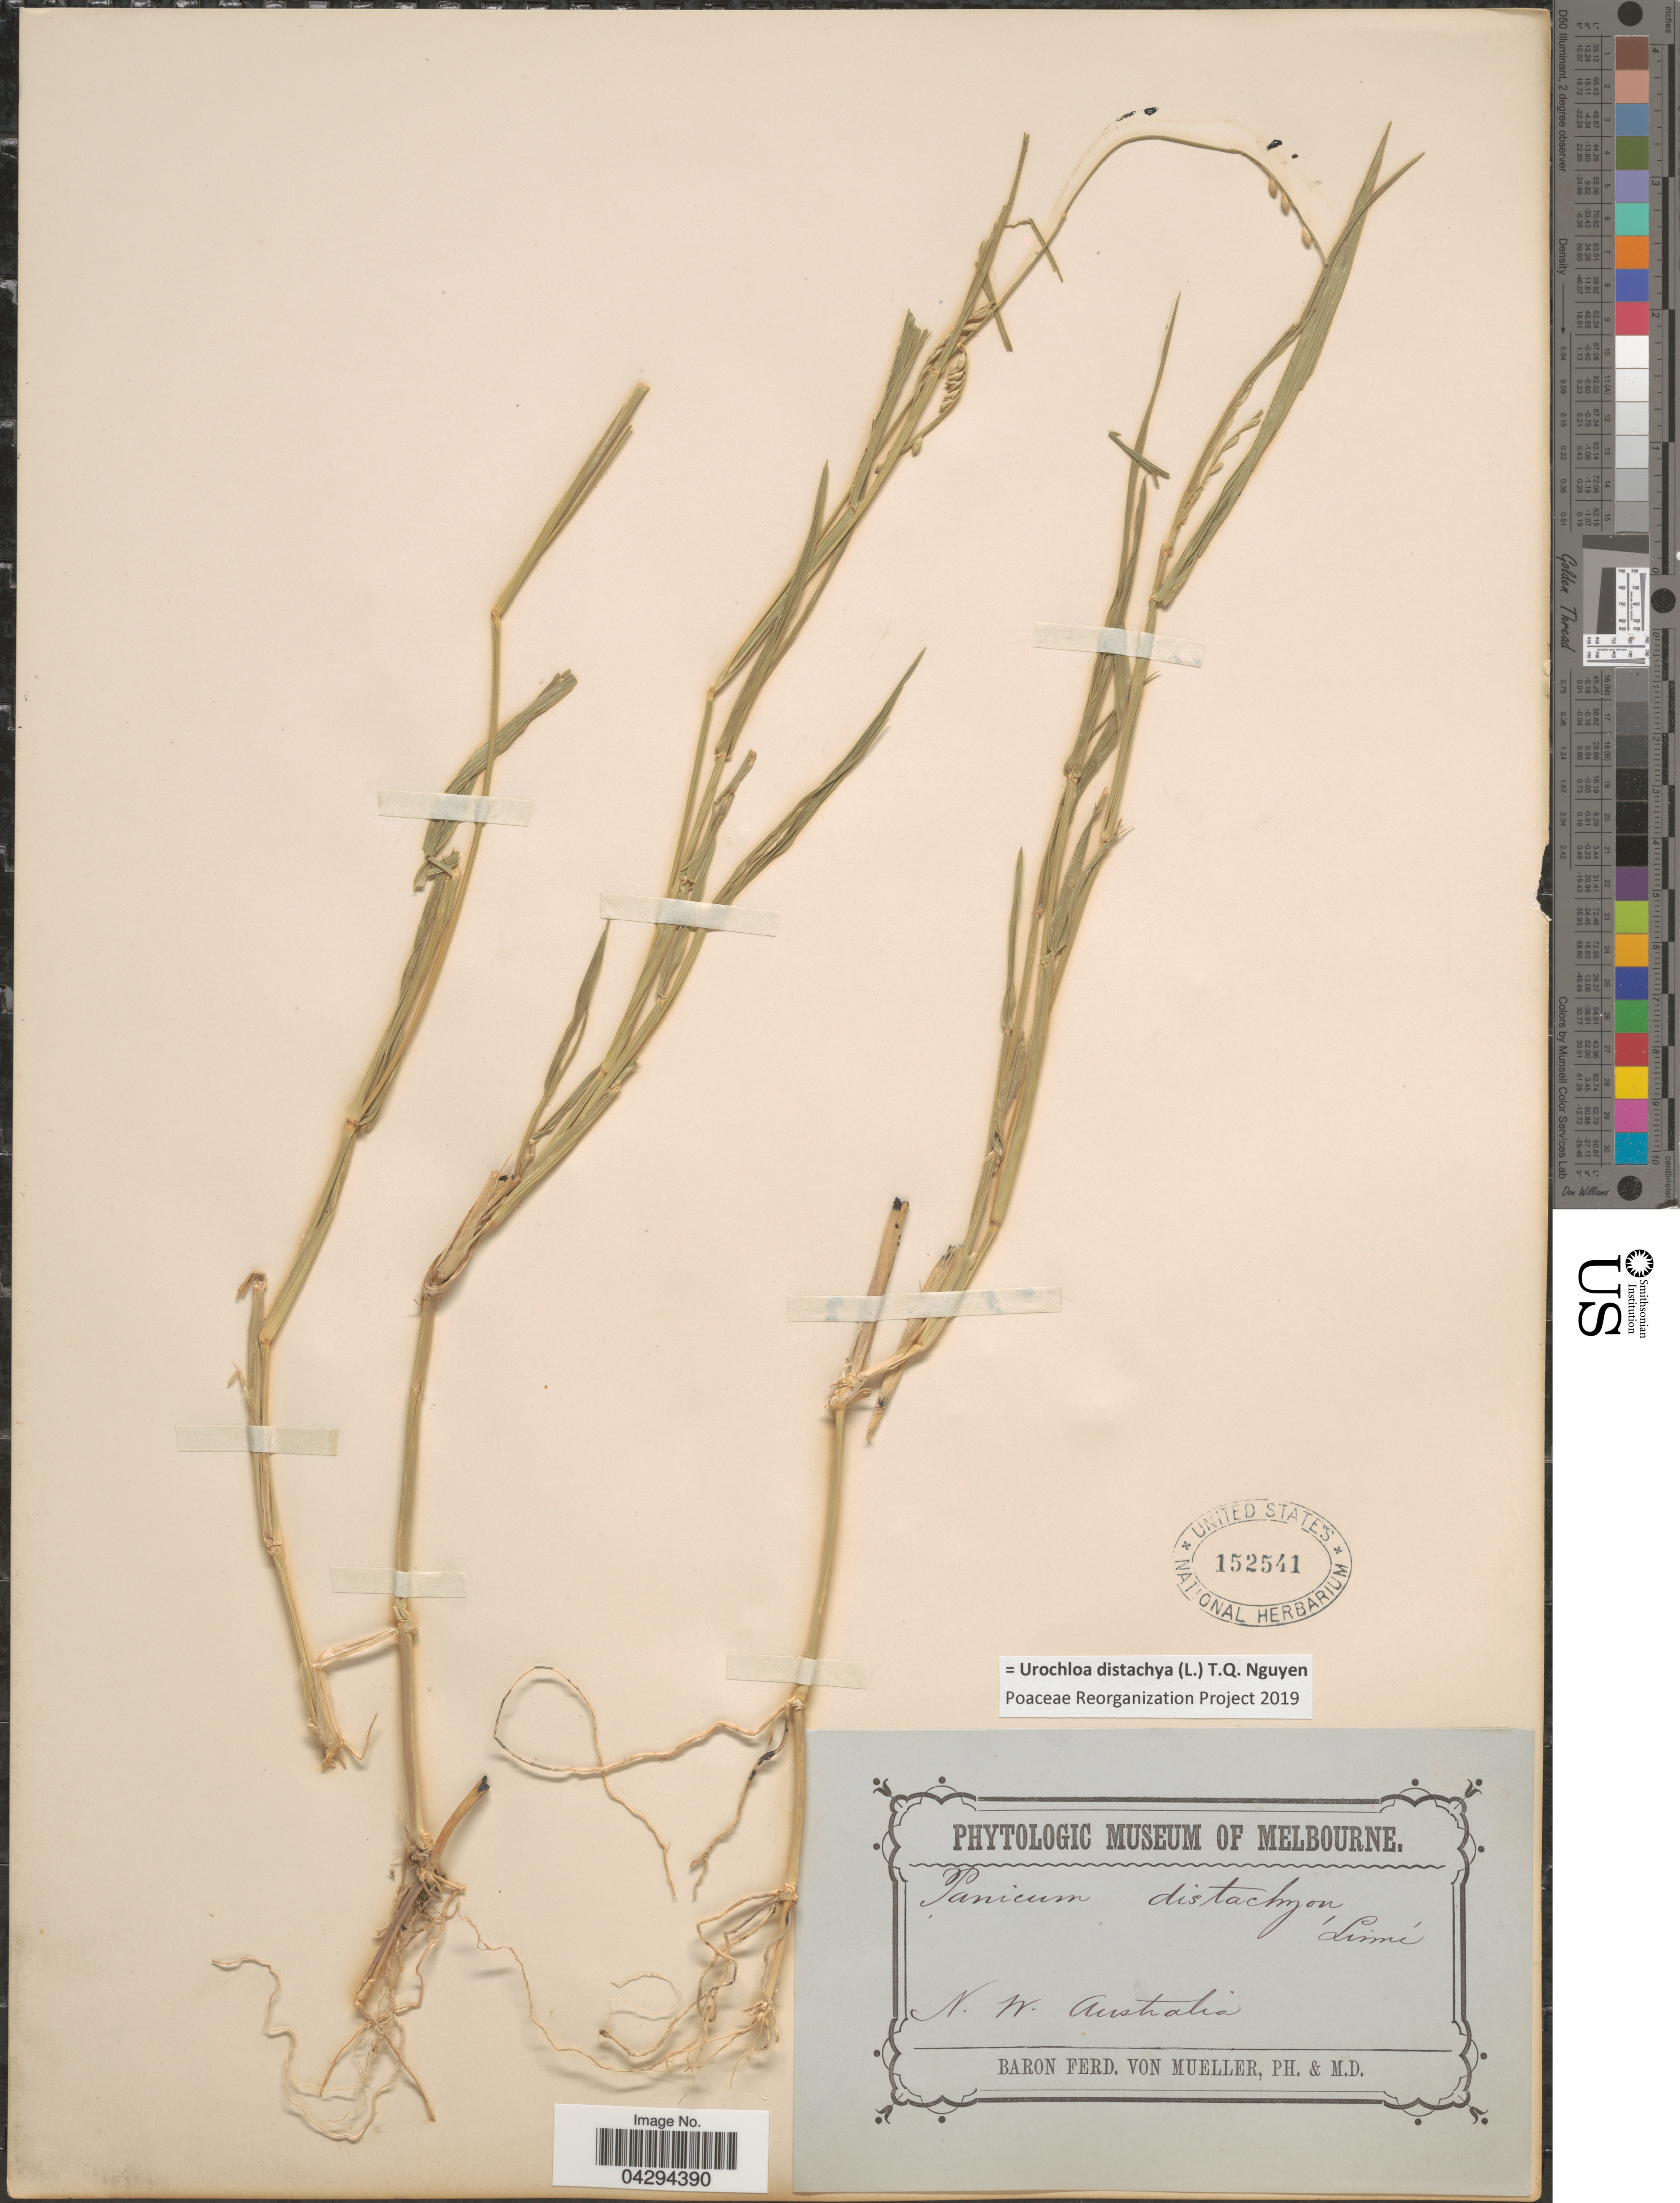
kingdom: Plantae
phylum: Tracheophyta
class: Liliopsida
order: Poales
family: Poaceae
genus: Urochloa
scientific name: Urochloa distachya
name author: (L.) T.Q. Nguyen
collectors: B. von Mueller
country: Australia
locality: N.W. Australia.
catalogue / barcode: US 152541